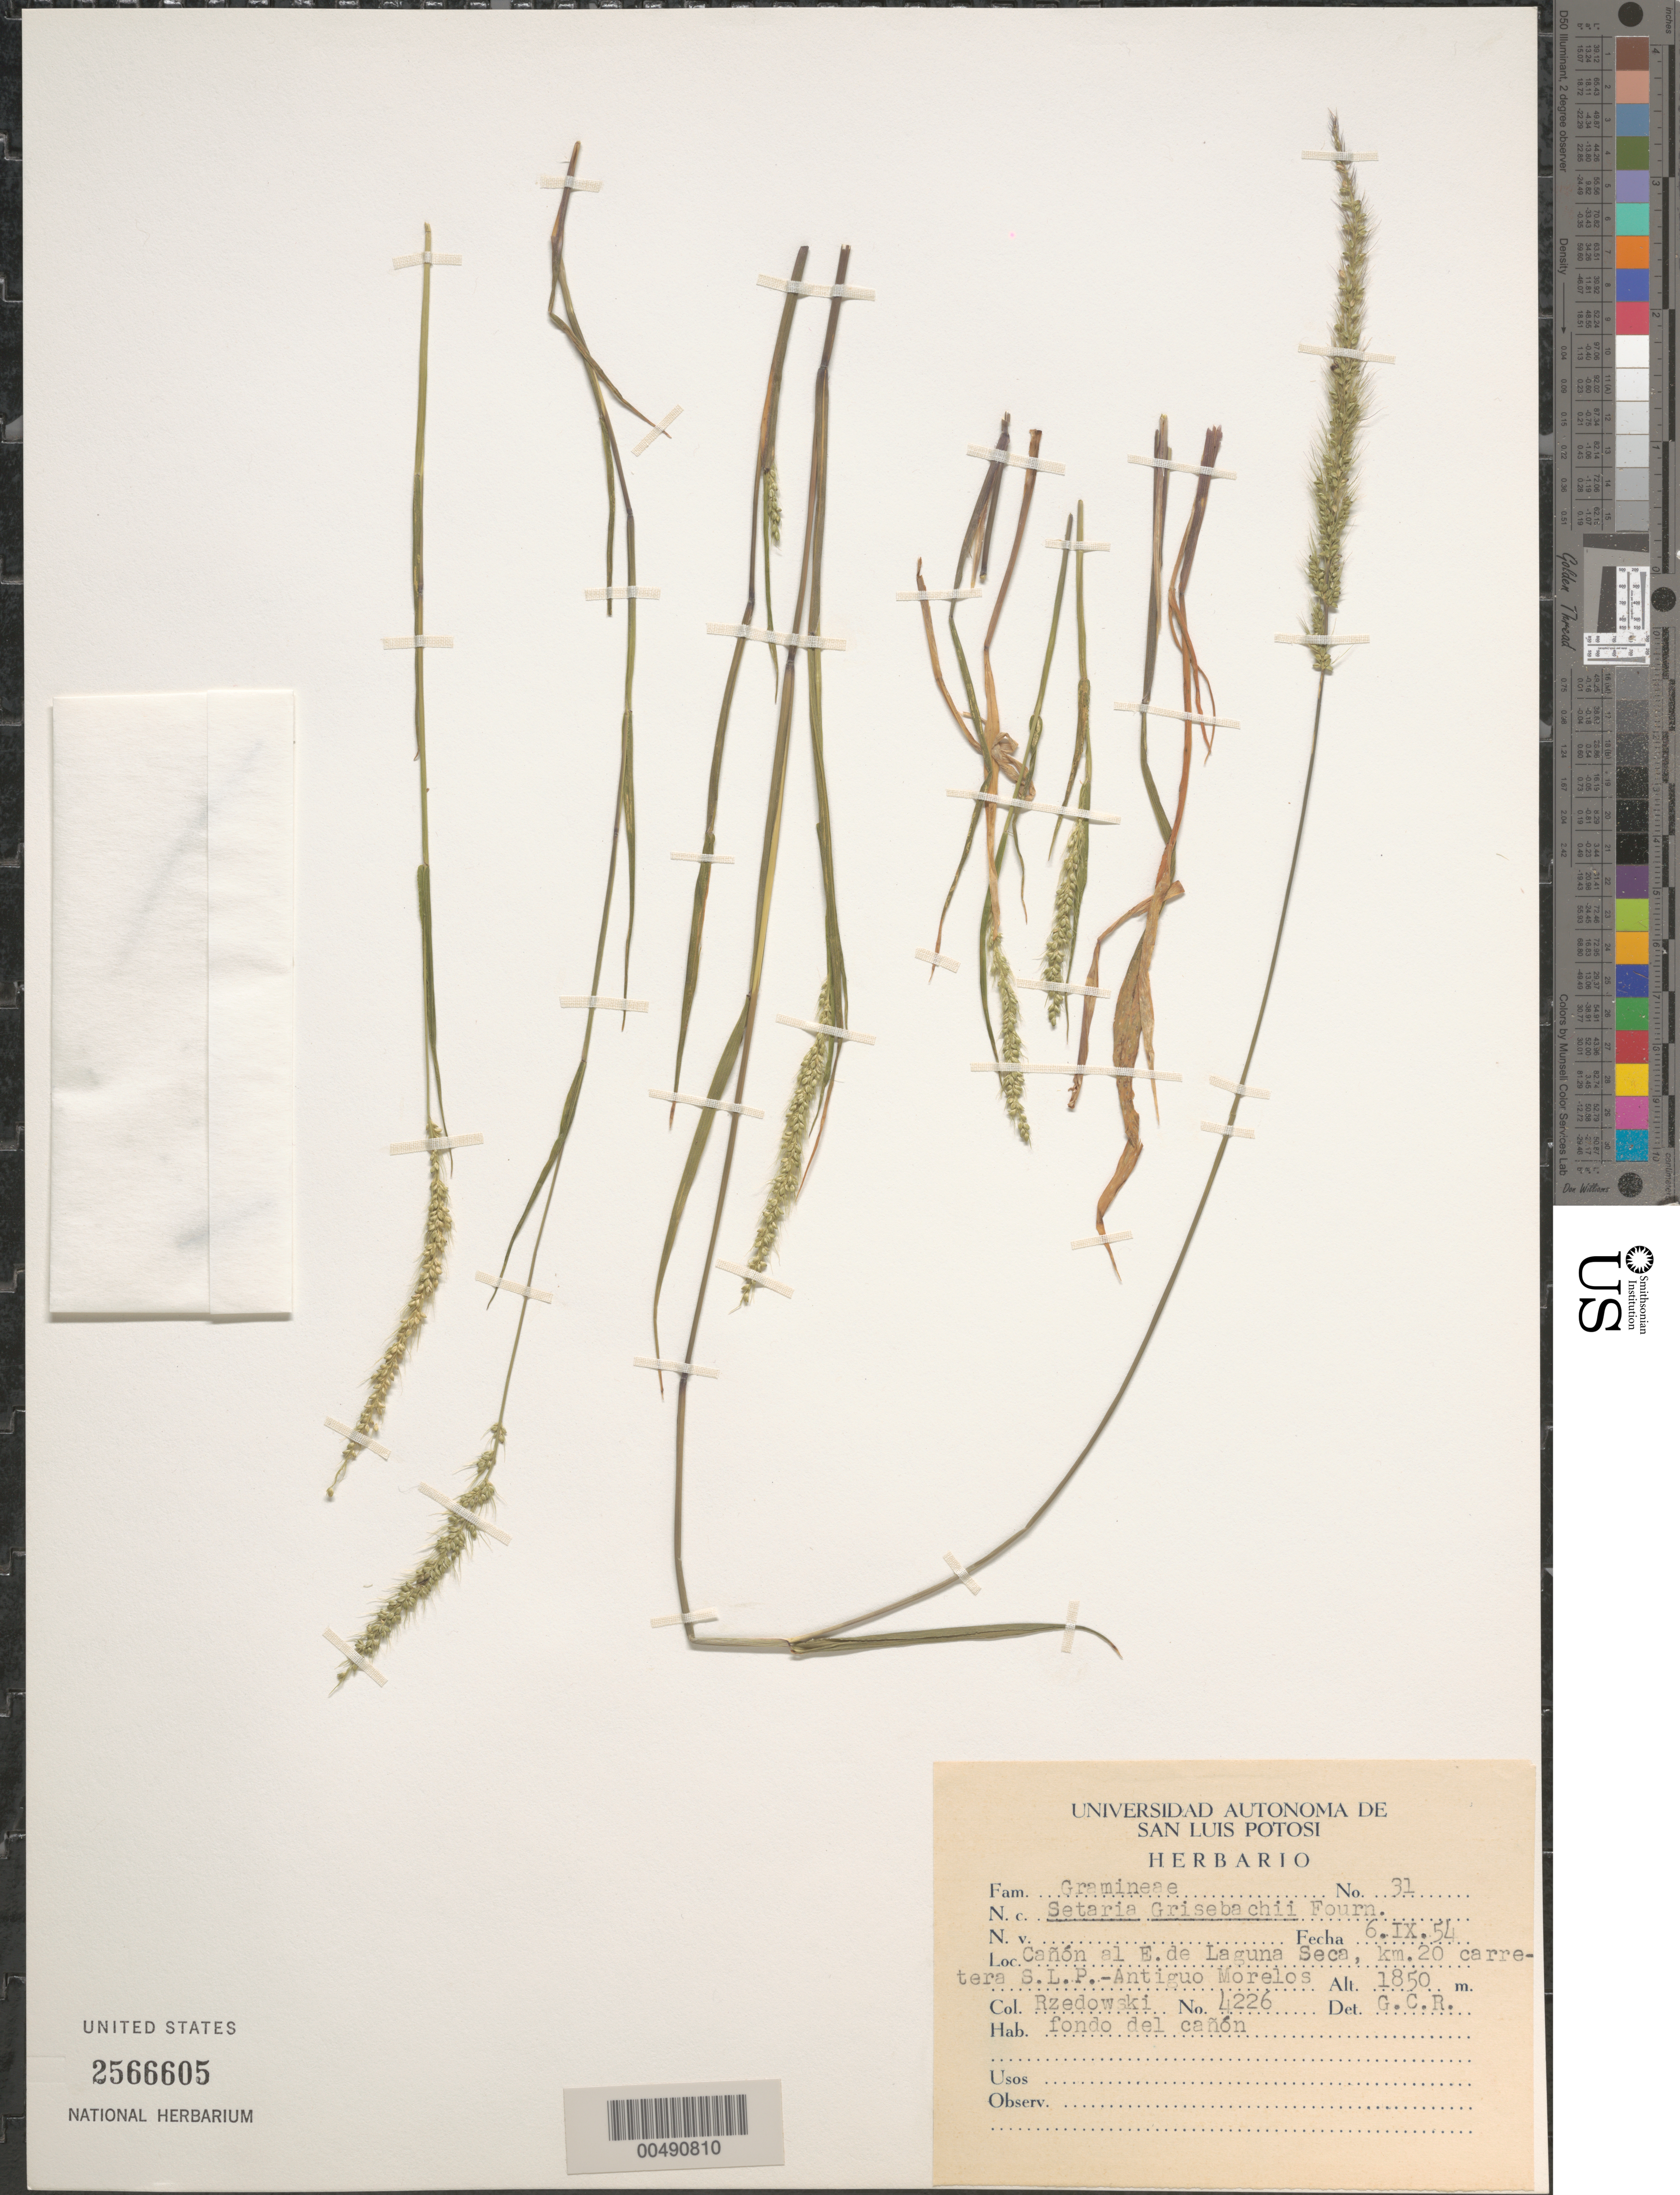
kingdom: Plantae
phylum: Tracheophyta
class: Liliopsida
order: Poales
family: Poaceae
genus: Setaria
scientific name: Setaria grisebachii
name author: E. Fourn.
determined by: Rzedowski, J.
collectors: J. Rzedowski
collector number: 4226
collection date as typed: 6 Sep 1954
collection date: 1954-09-06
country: Mexico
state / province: San Luis Potosi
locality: Canyon E of Laguna Seca, Km 20 San Luis Potosi-Antigua Morelos Rd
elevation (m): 1850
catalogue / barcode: US 2566605